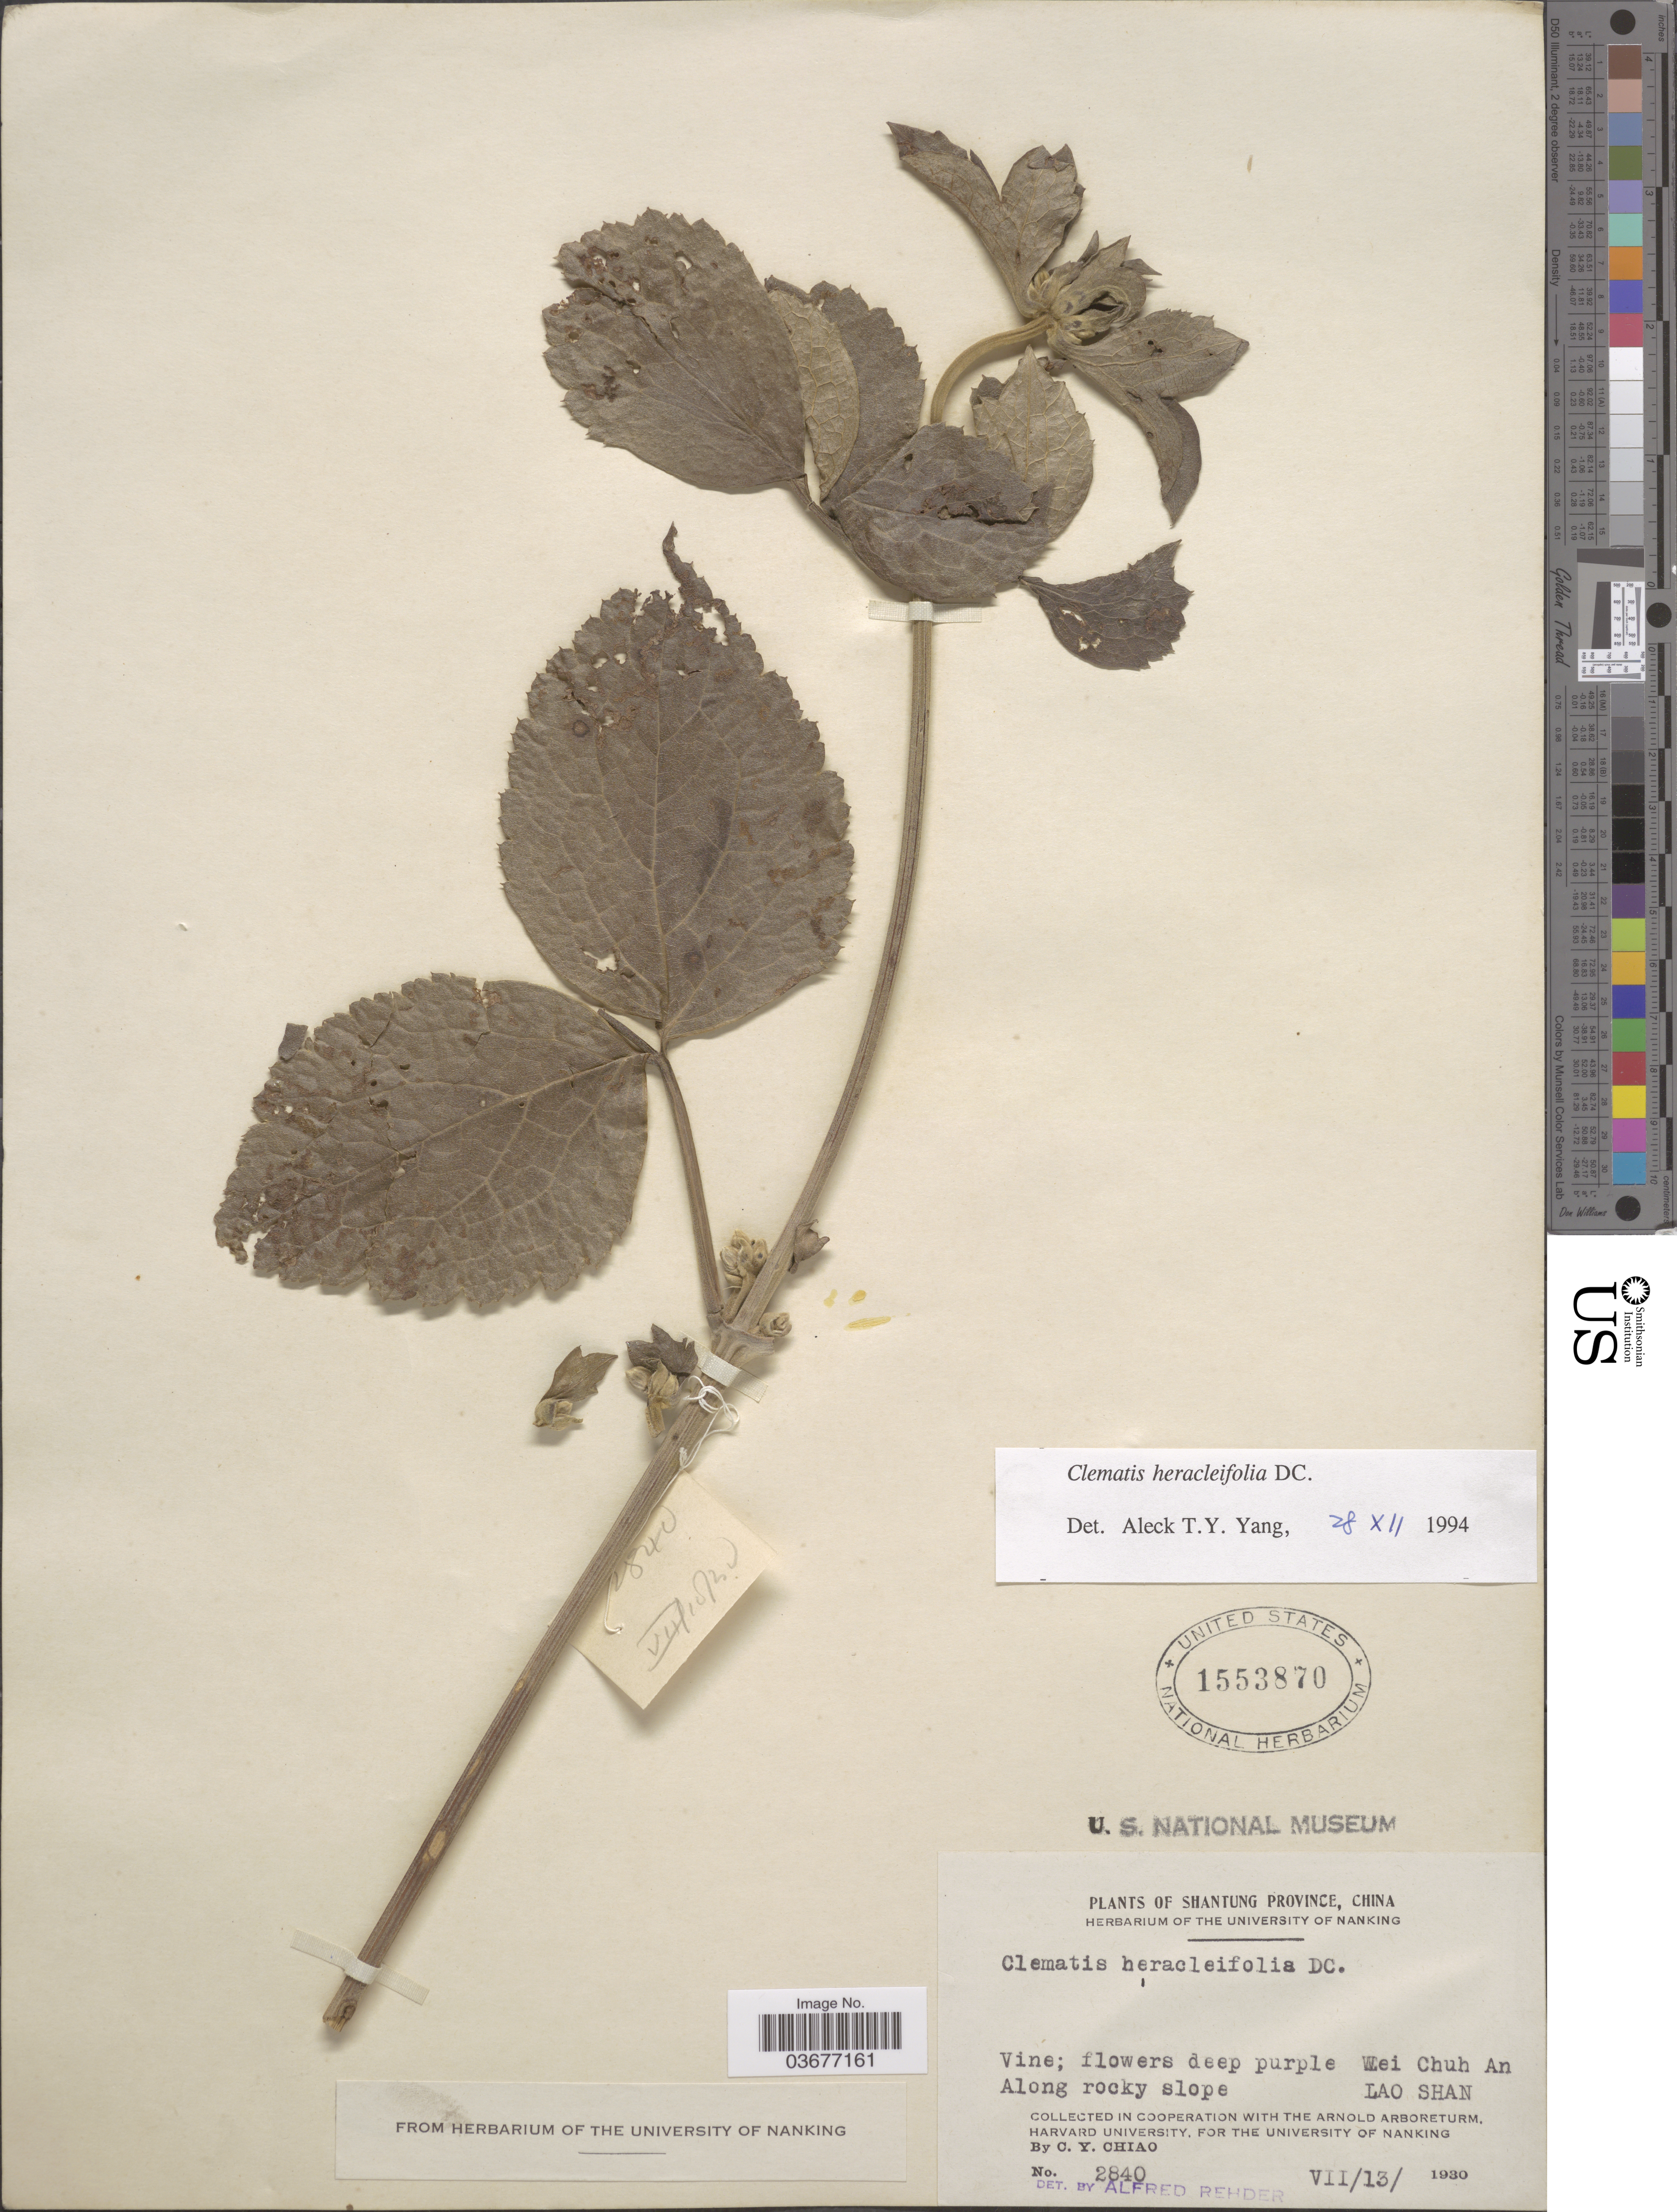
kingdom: Plantae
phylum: Tracheophyta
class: Magnoliopsida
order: Ranunculales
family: Ranunculaceae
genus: Clematis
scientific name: Clematis heracleifolia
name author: DC.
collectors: C. Y. Chiao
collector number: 2840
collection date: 1930-07-13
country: China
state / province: Shandong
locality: Shantung Province. Wei Chu An. Along rocky slope Lao Shan.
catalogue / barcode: US 1553870